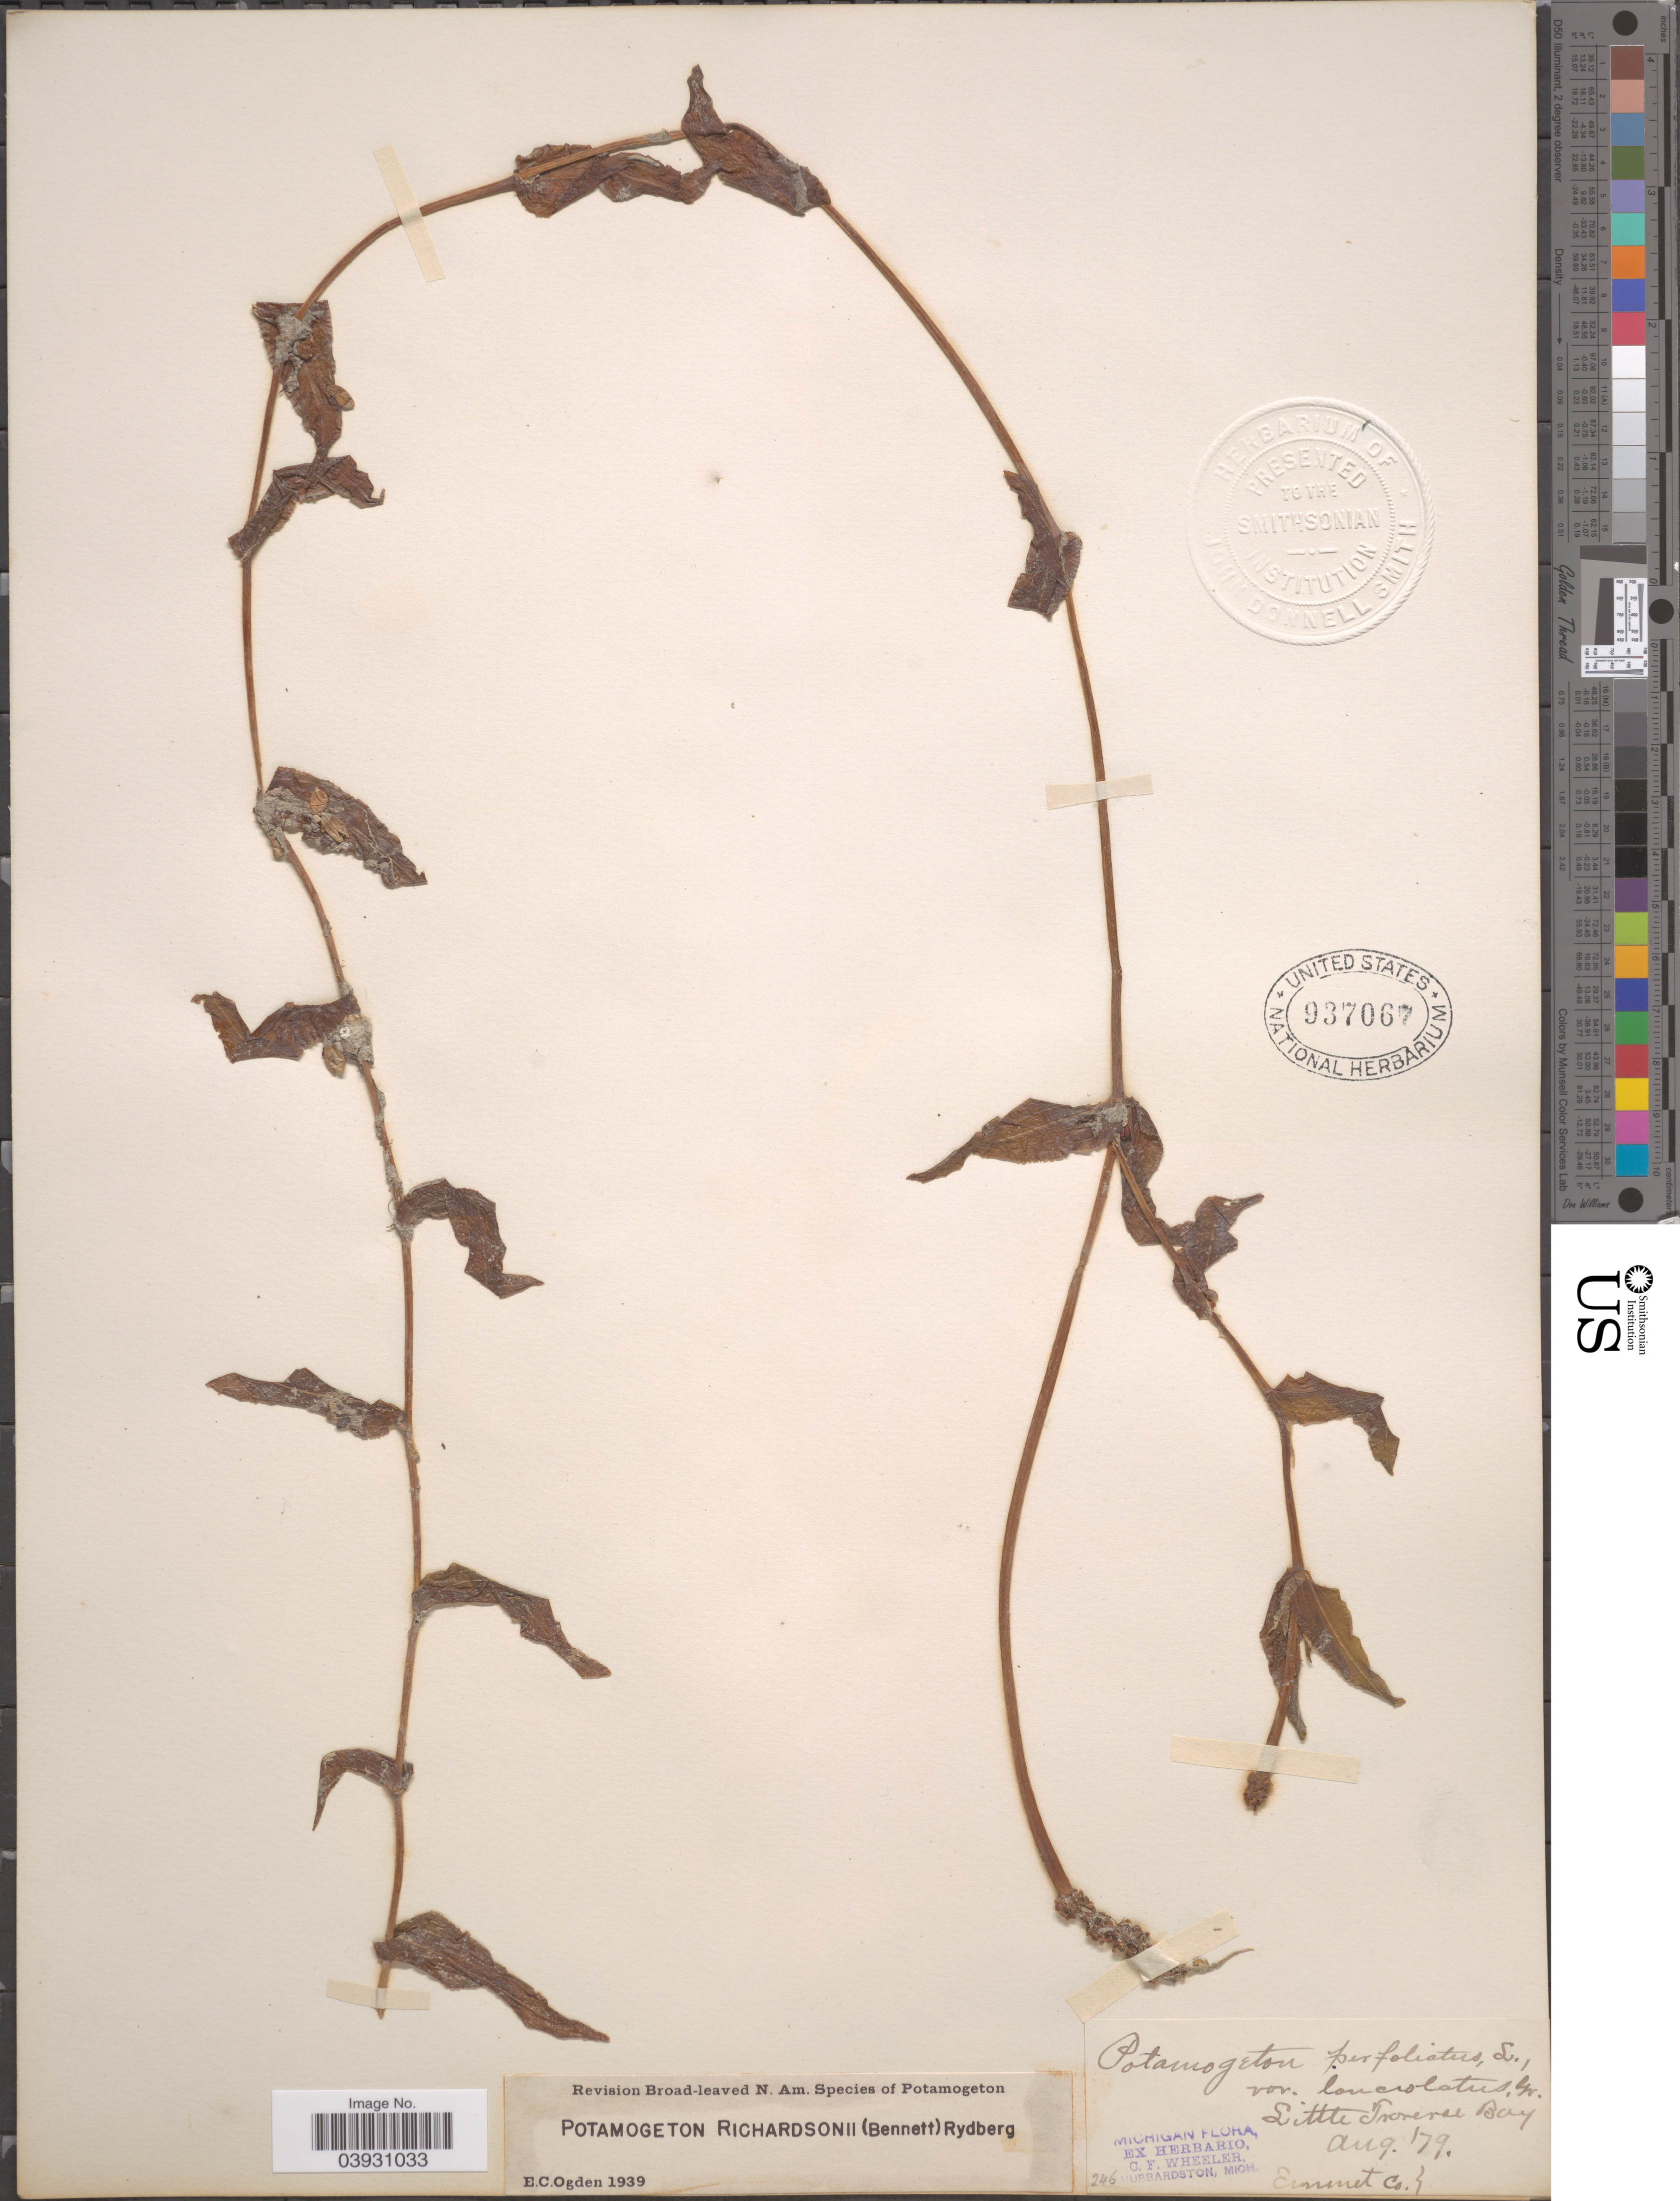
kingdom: Plantae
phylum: Tracheophyta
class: Liliopsida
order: Alismatales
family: Potamogetonaceae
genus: Potamogeton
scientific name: Potamogeton richardsonii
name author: (A.W. Benn.) Rydb.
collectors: C. Wheeler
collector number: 246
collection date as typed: Transcribed d/m/y: /8/79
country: United States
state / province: Michigan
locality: Little Traverse Bay. Emmet Co.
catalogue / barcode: US 937067